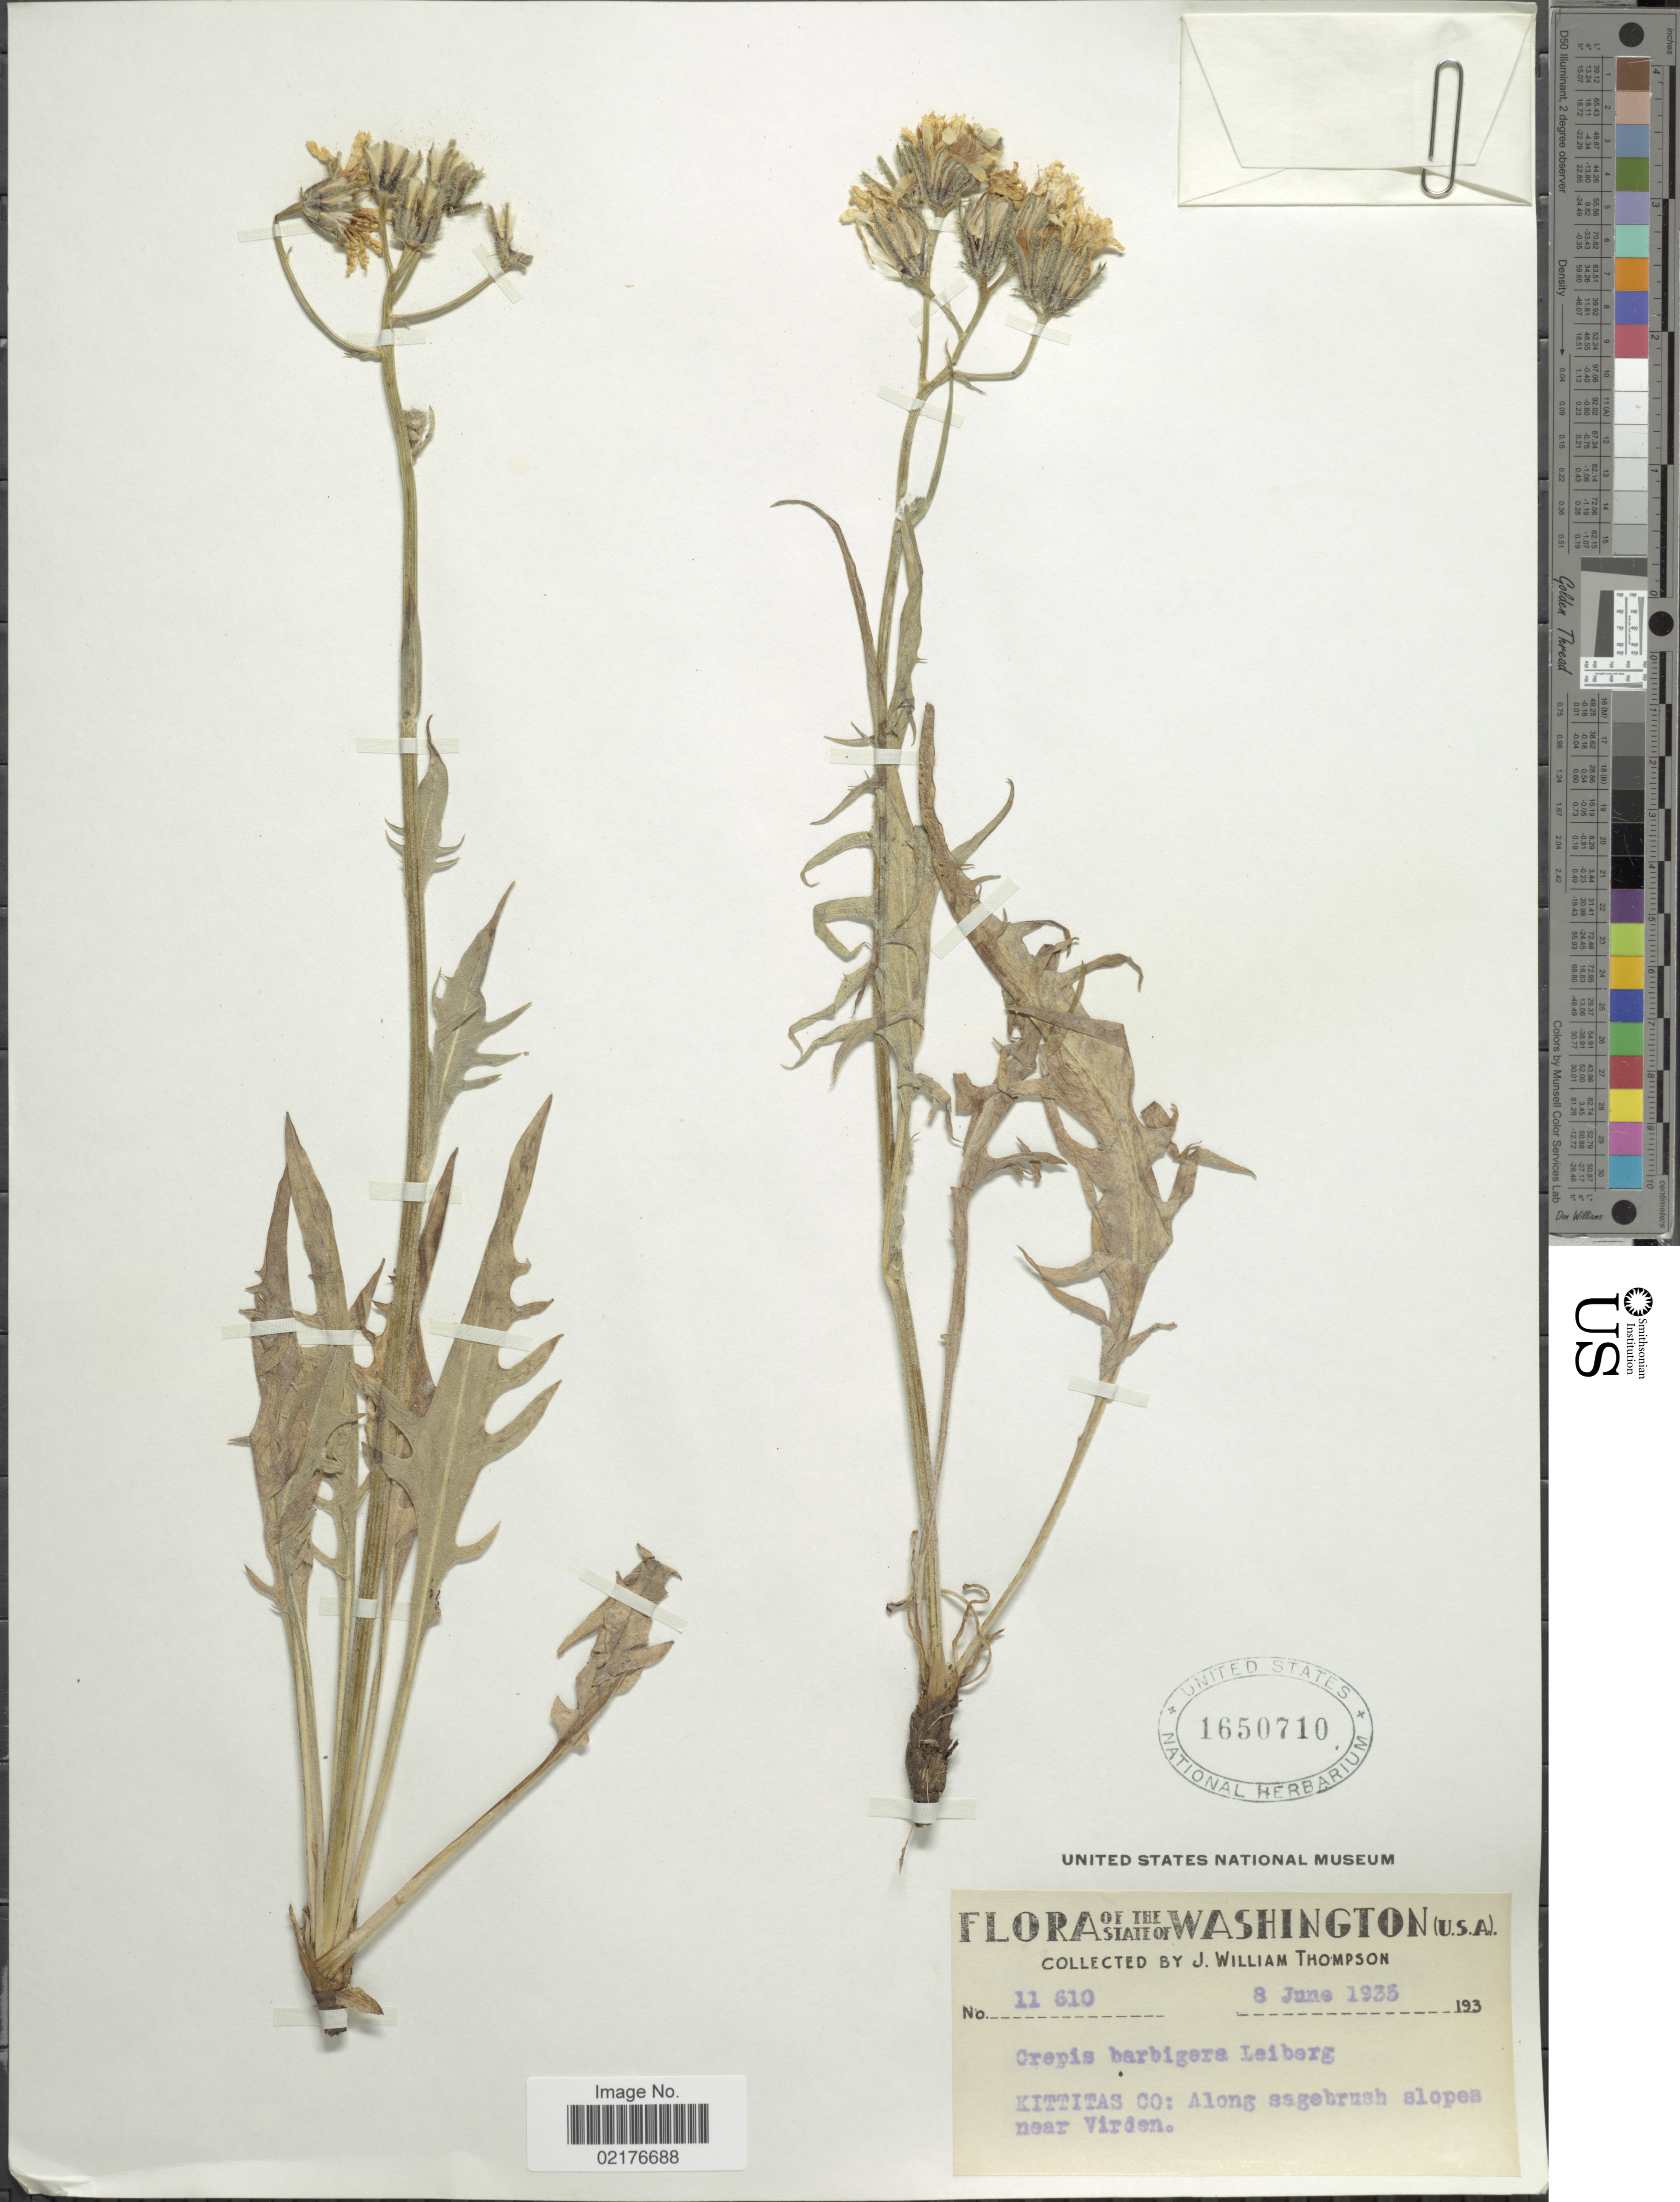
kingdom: Plantae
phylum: Tracheophyta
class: Magnoliopsida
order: Asterales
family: Asteraceae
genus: Crepis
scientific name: Crepis barbigera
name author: Leiberg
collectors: J. W. Thompson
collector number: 11610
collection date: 1933-06-08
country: United States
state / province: Washington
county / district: Kittitas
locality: The State of Washington, Kittitas Co.: along sagebrush slopes near Virden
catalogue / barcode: US 1650710